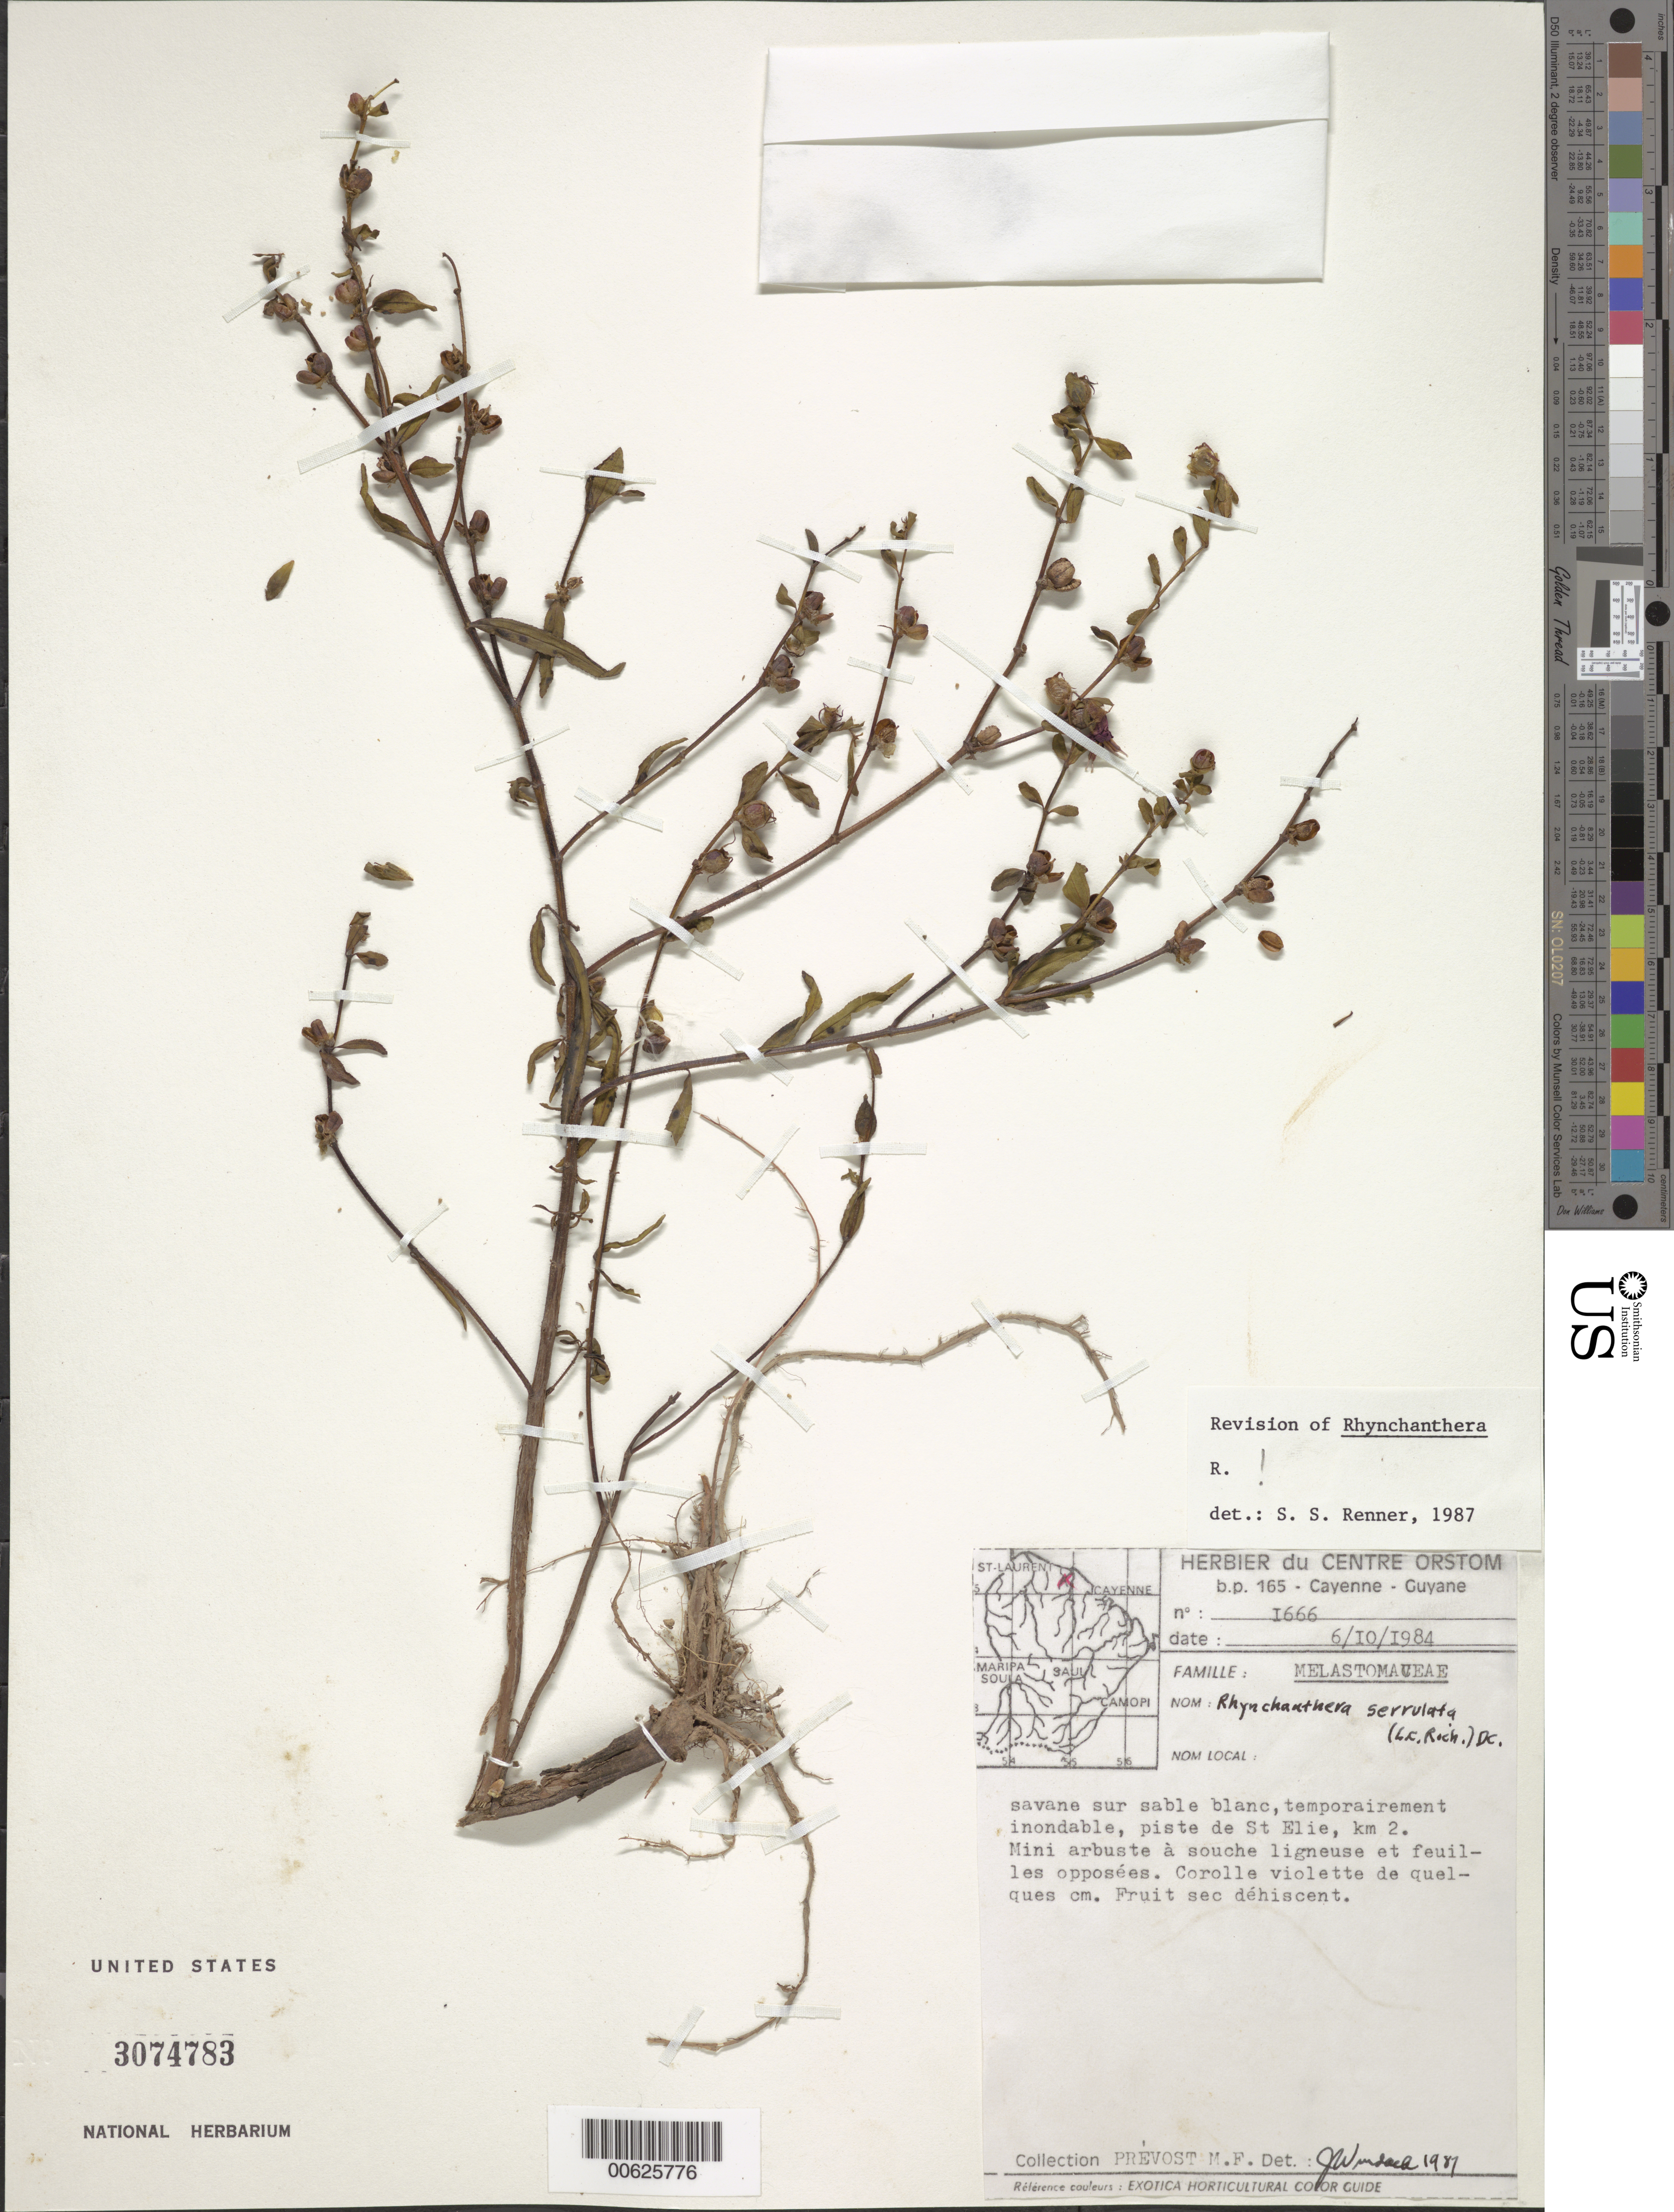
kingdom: Plantae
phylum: Tracheophyta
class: Magnoliopsida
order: Myrtales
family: Melastomataceae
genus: Rhynchanthera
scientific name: Rhynchanthera serrulata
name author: (Rich.) DC.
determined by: Renner, S. S.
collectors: M.-F. Prévost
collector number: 1666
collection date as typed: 6-Oct-84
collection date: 1984-10-06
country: French Guiana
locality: Piste de Saint-Élie, pk. 2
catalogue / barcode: US 3074783